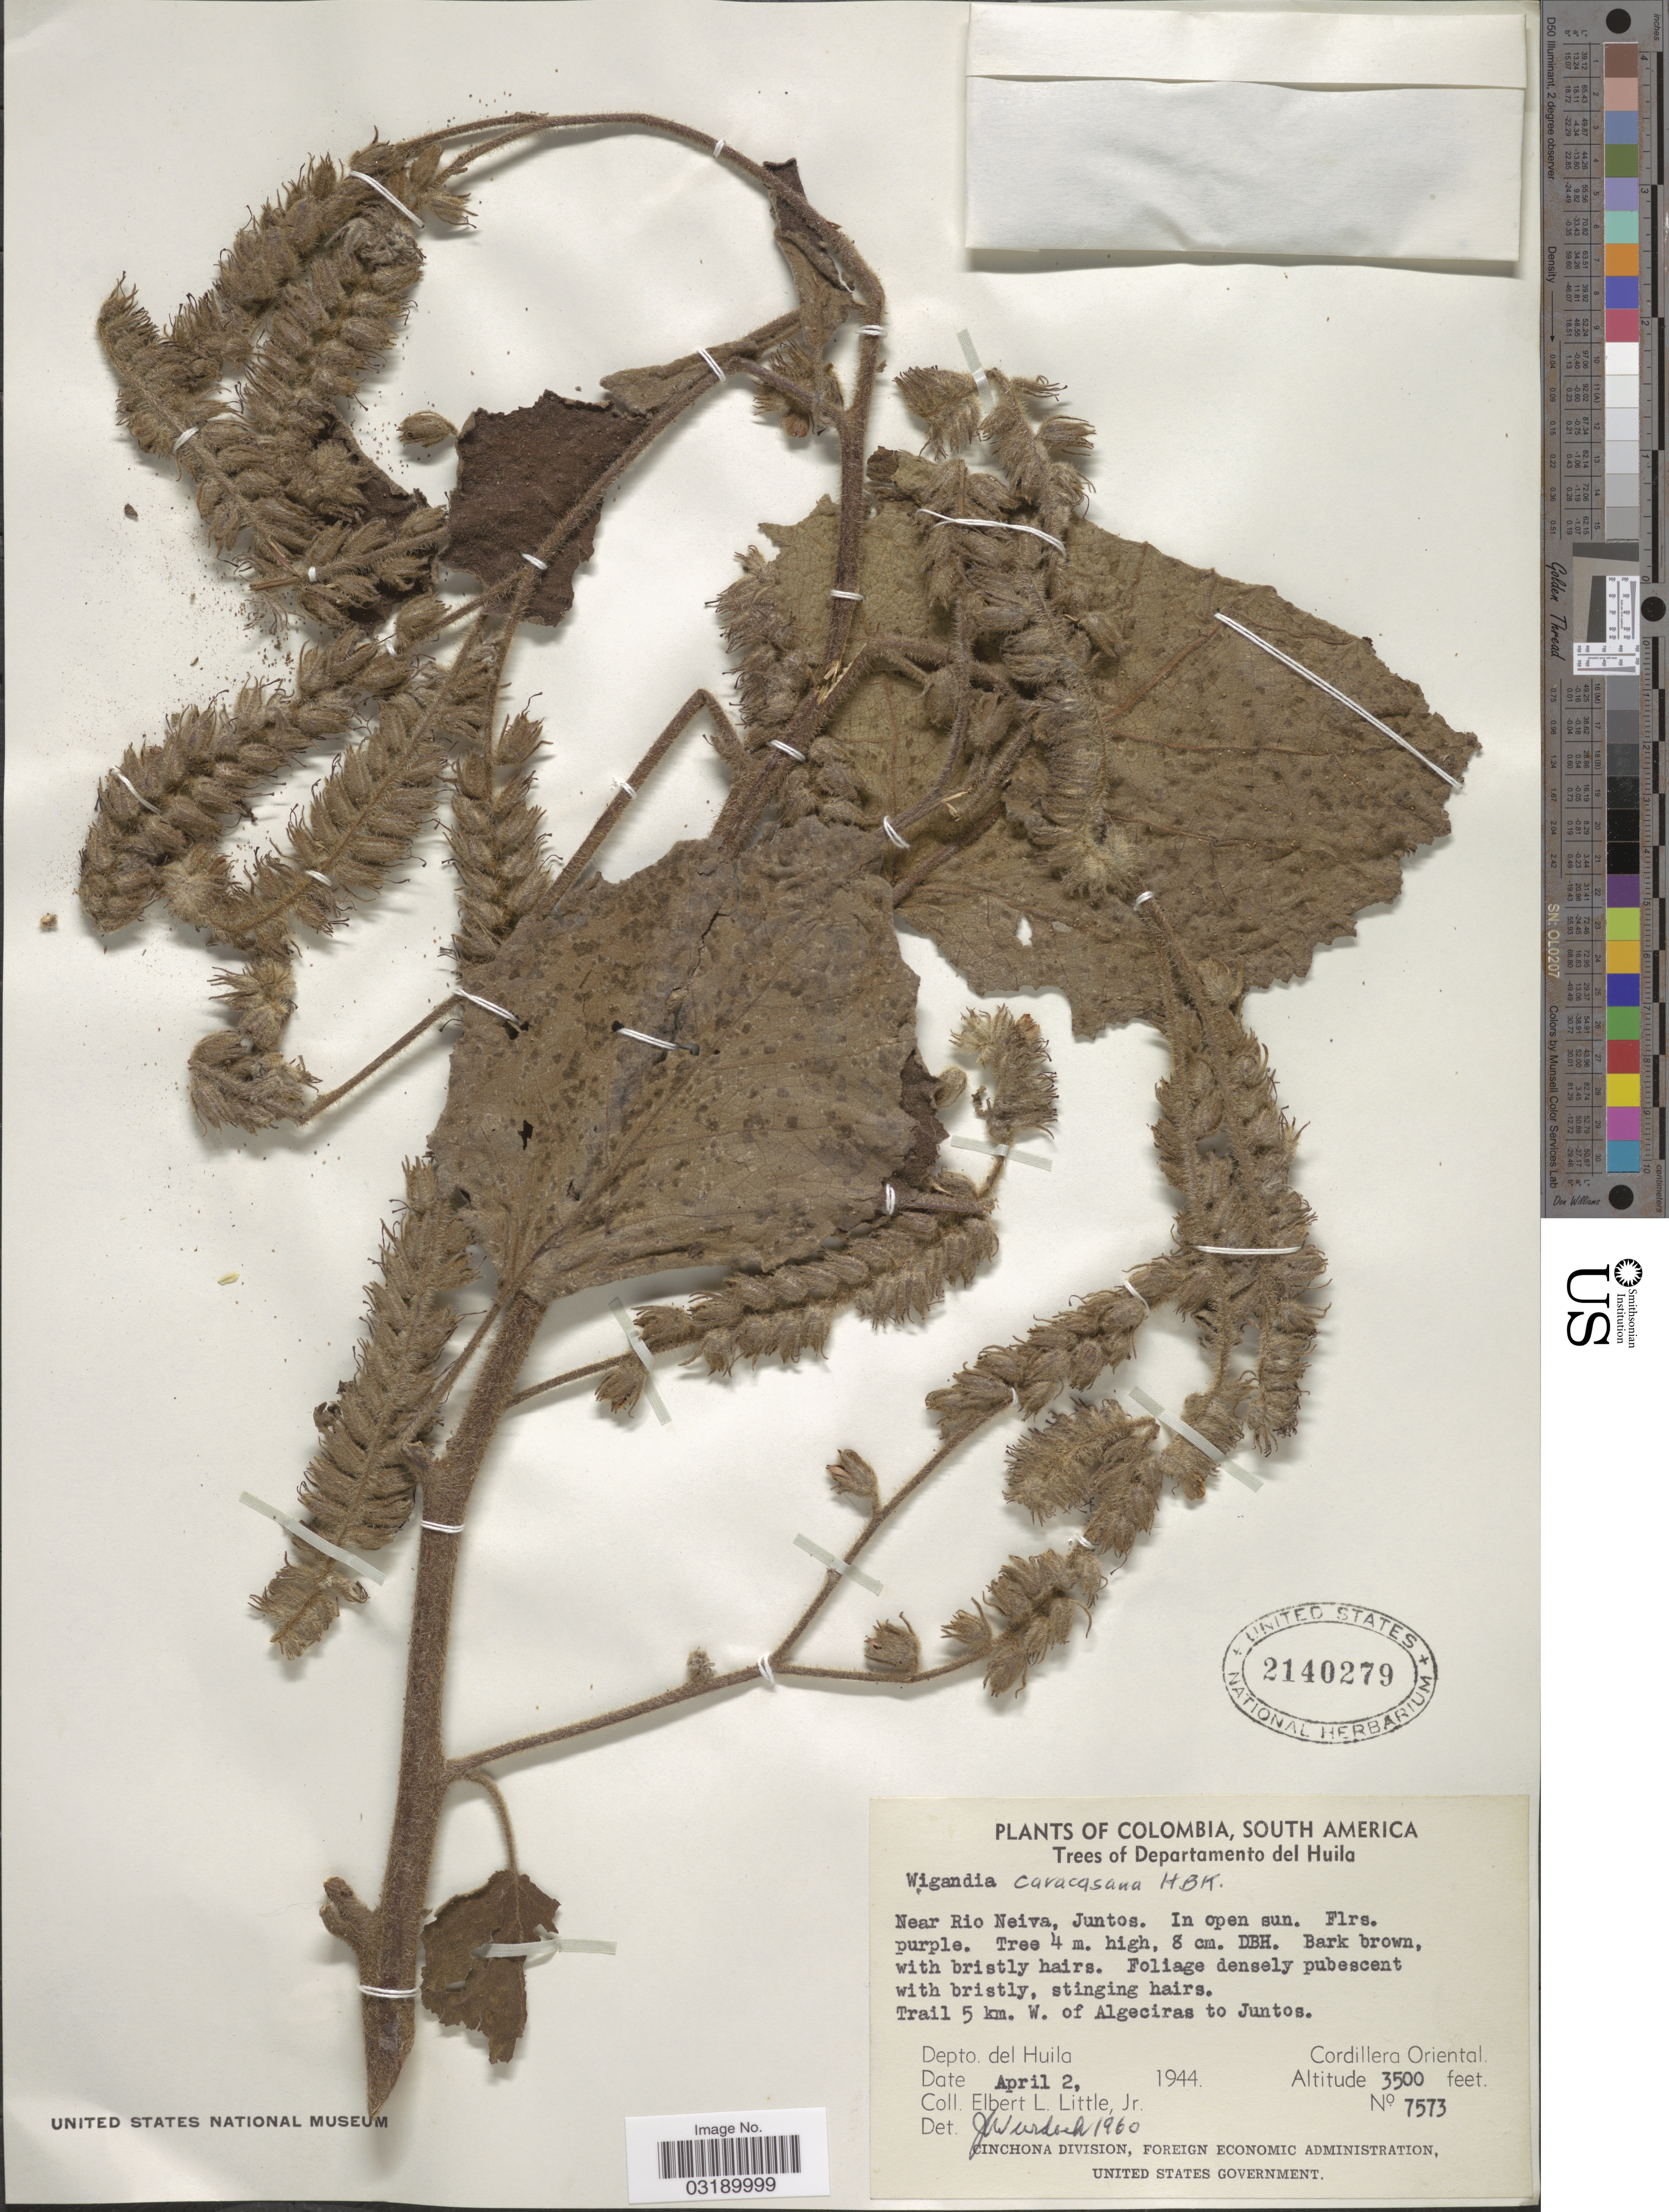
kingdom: Plantae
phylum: Tracheophyta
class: Magnoliopsida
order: Boraginales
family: Namaceae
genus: Wigandia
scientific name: Wigandia caracasana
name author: Kunth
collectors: E. L. Little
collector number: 7573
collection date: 1944-04-02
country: Colombia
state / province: Huila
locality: Near Rio Neiva, Juntos.Trail 5 km. W. of Algeciras to Juntos. Depto. del Huilo. Cordillera Oriental.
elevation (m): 1067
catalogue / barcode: US 2140279